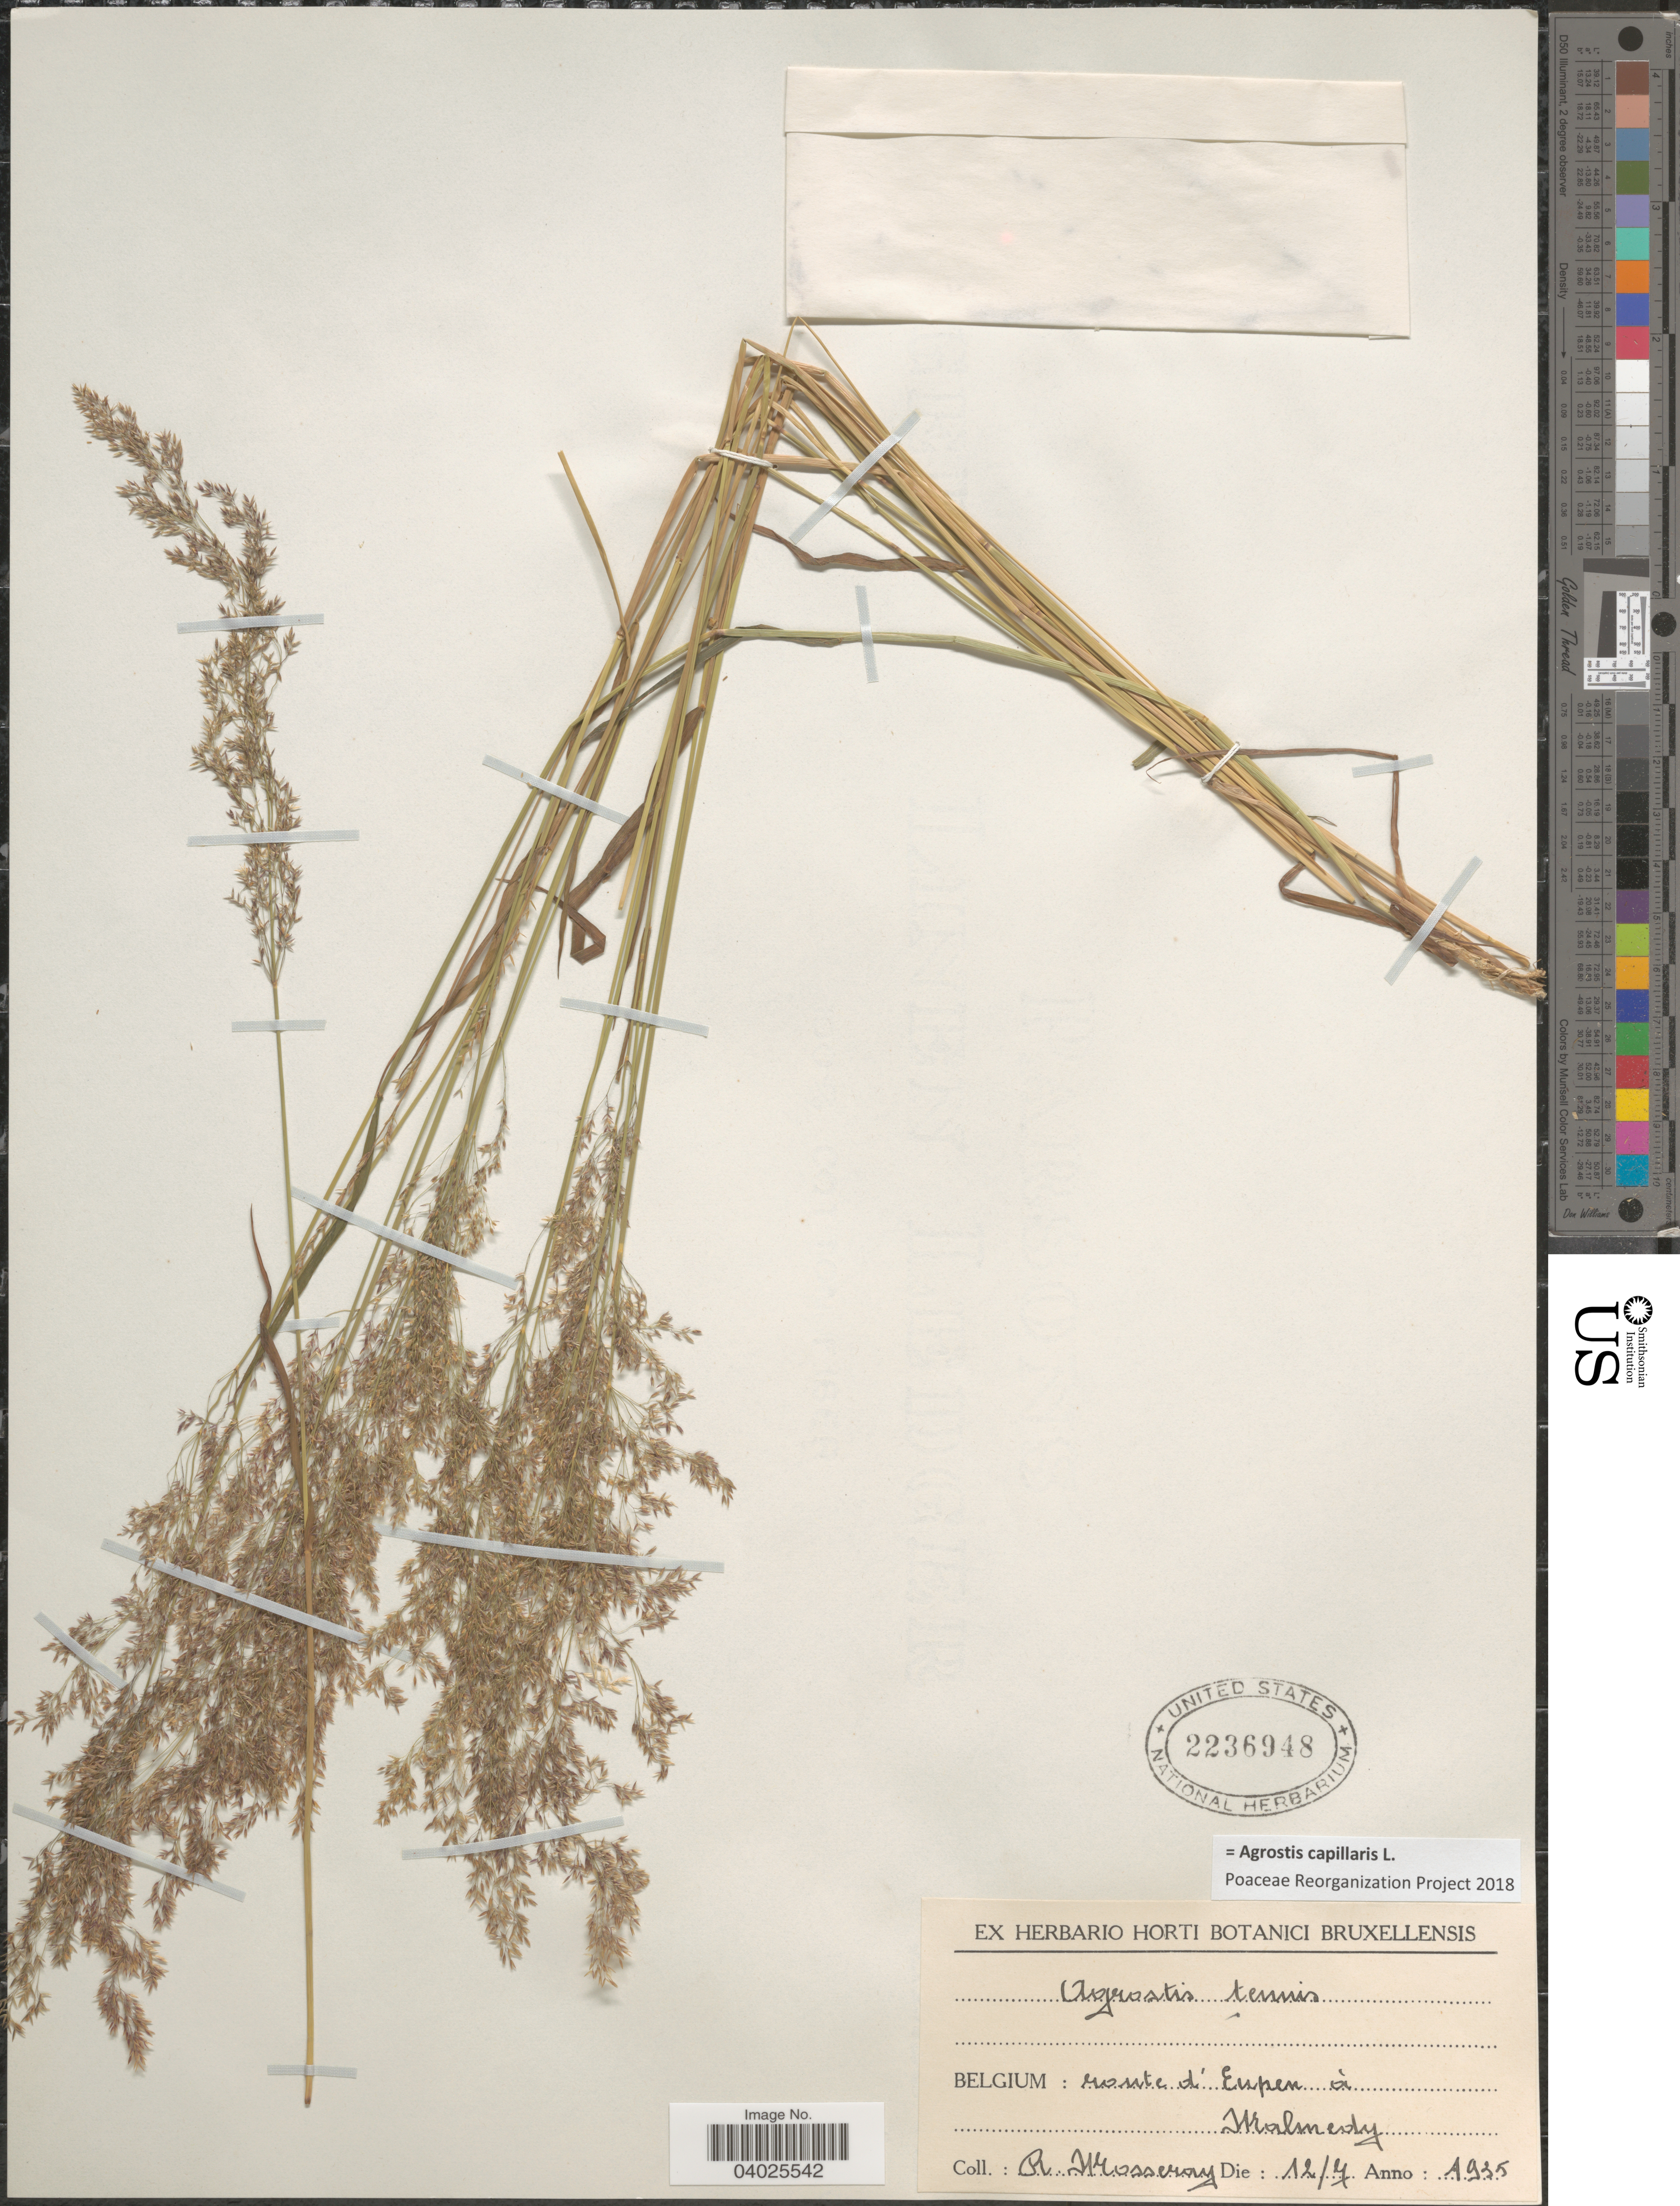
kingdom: Plantae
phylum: Tracheophyta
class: Liliopsida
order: Poales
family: Poaceae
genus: Agrostis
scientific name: Agrostis capillaris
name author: L.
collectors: R. Mosseray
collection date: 1935-07-12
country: Belgium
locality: Route d'Eupen à Malmedy.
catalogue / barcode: US 2236948